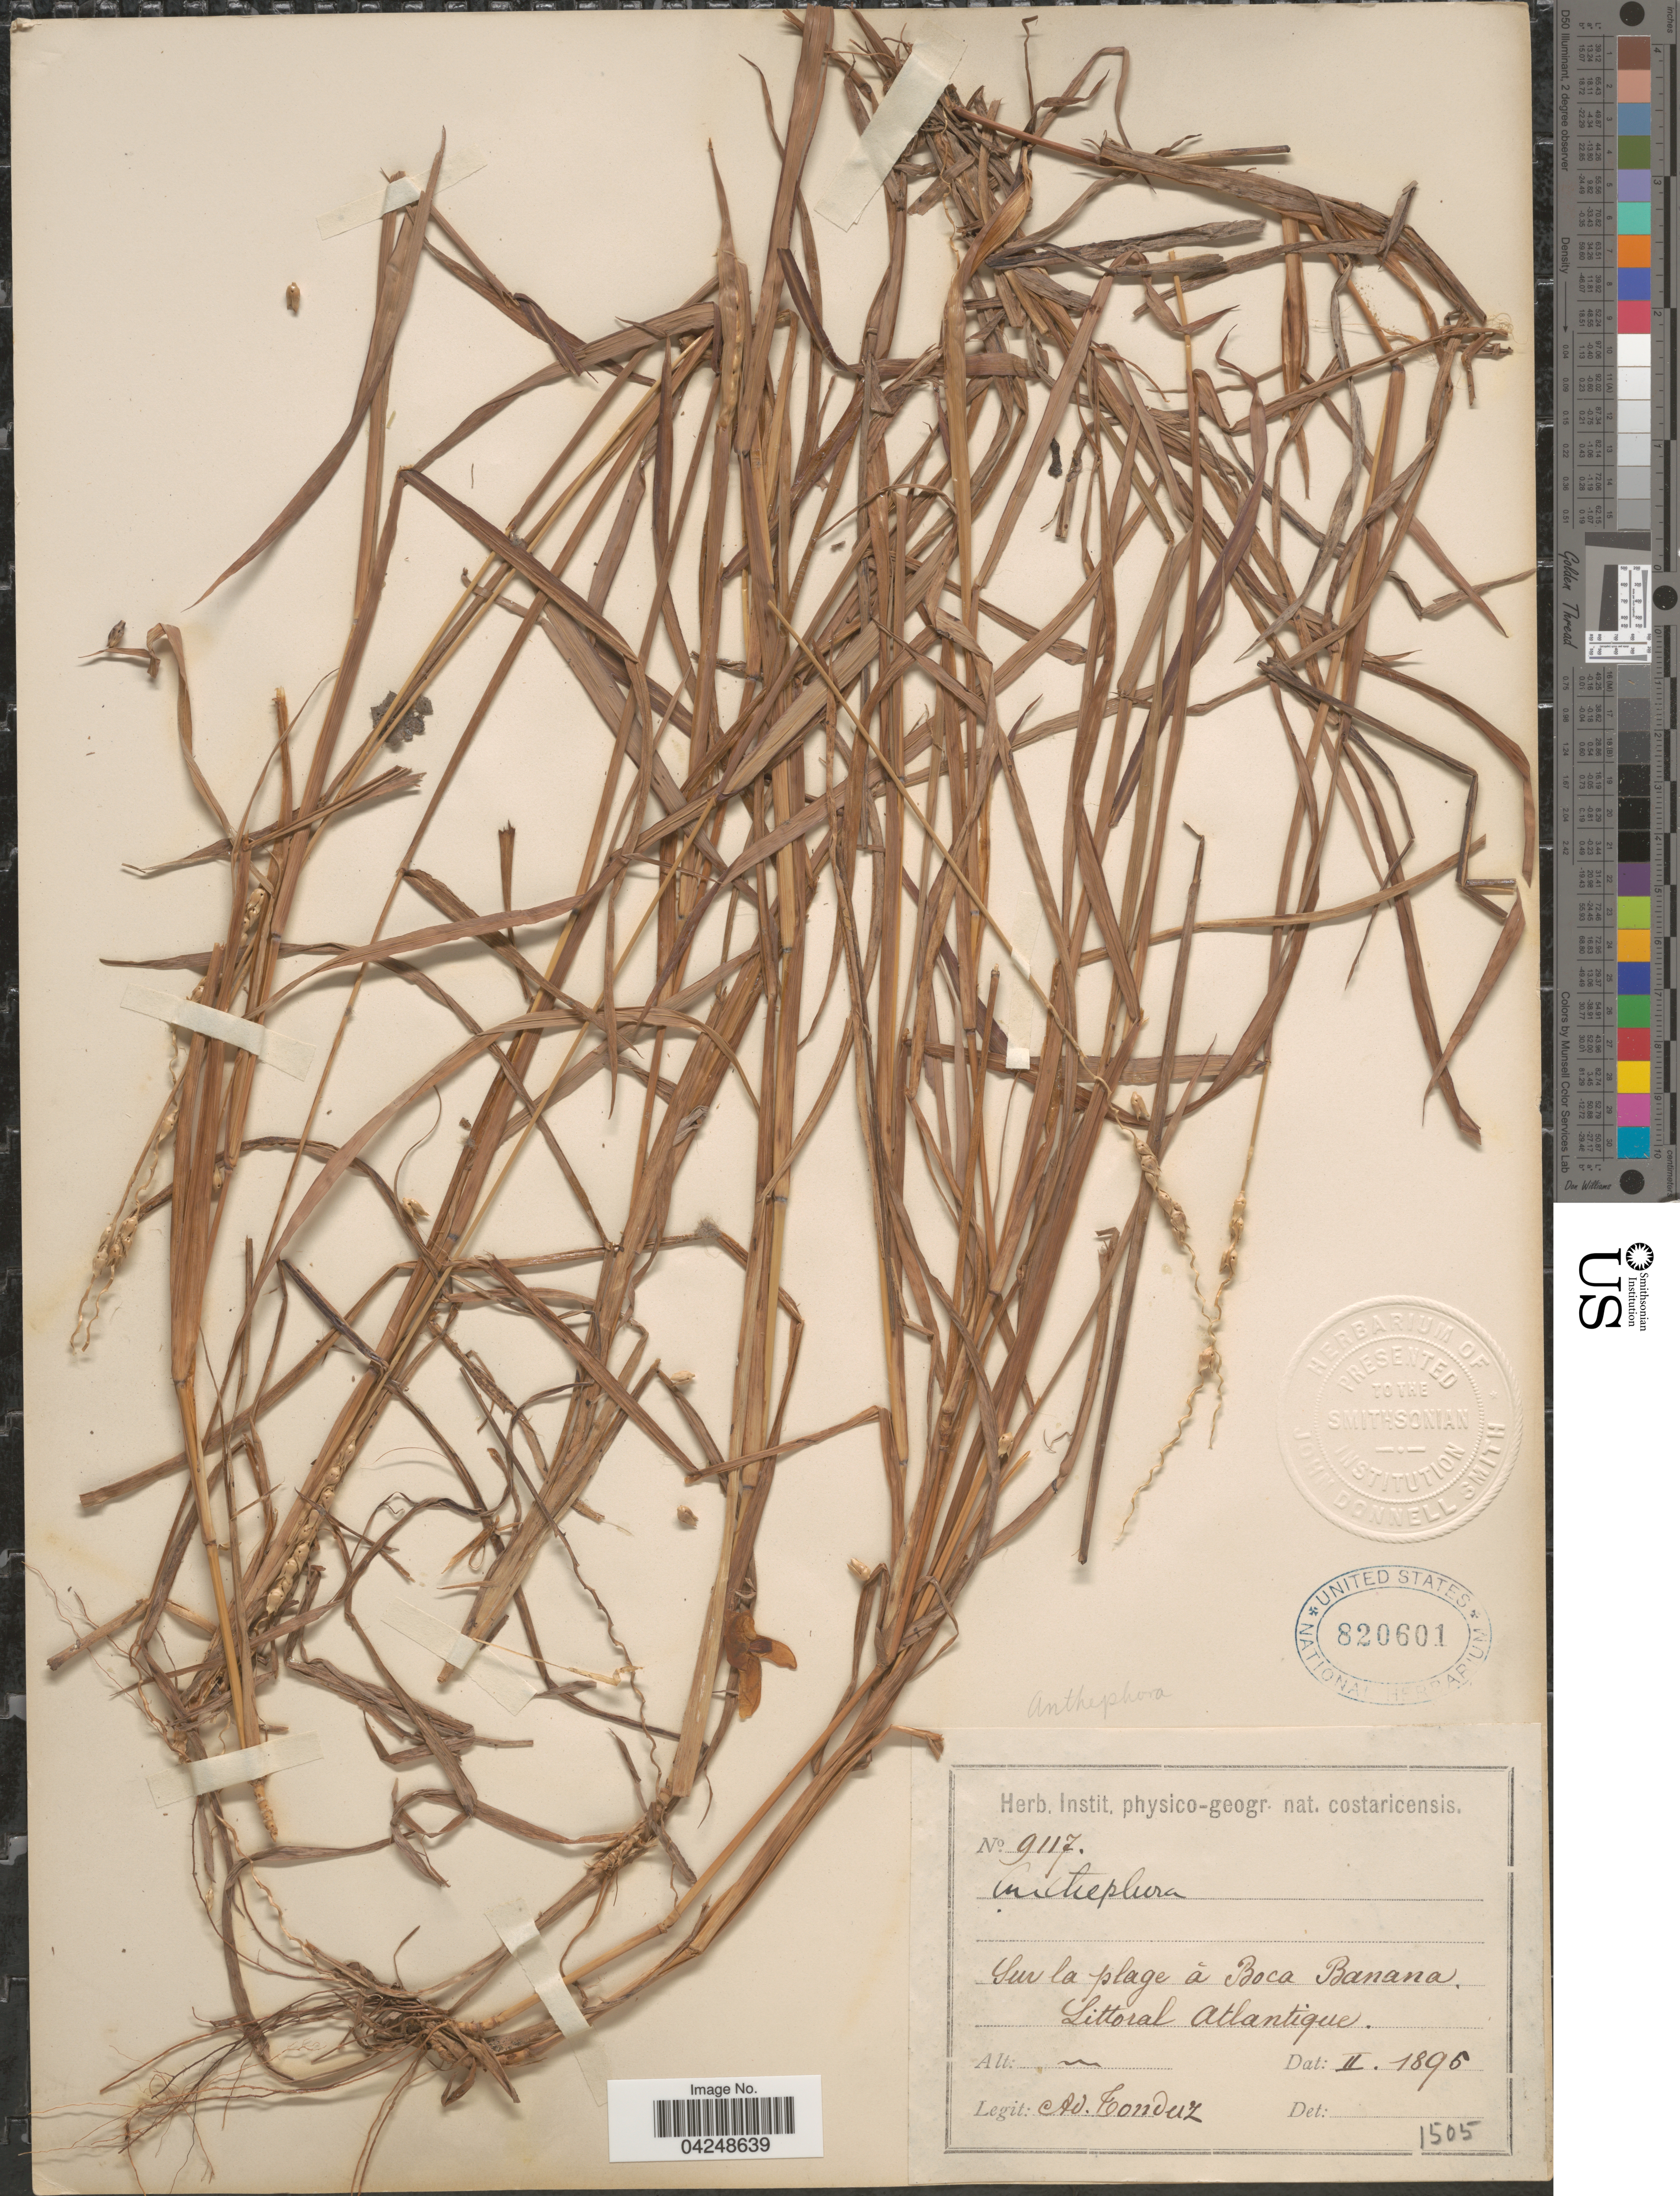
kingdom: Plantae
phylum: Tracheophyta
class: Liliopsida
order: Poales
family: Poaceae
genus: Anthephora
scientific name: Anthephora sp.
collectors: A. Tonduz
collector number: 9117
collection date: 1895-02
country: Costa Rica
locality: Sur la plage à Boca Banana. Littoral Atlantique.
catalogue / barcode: US 820601